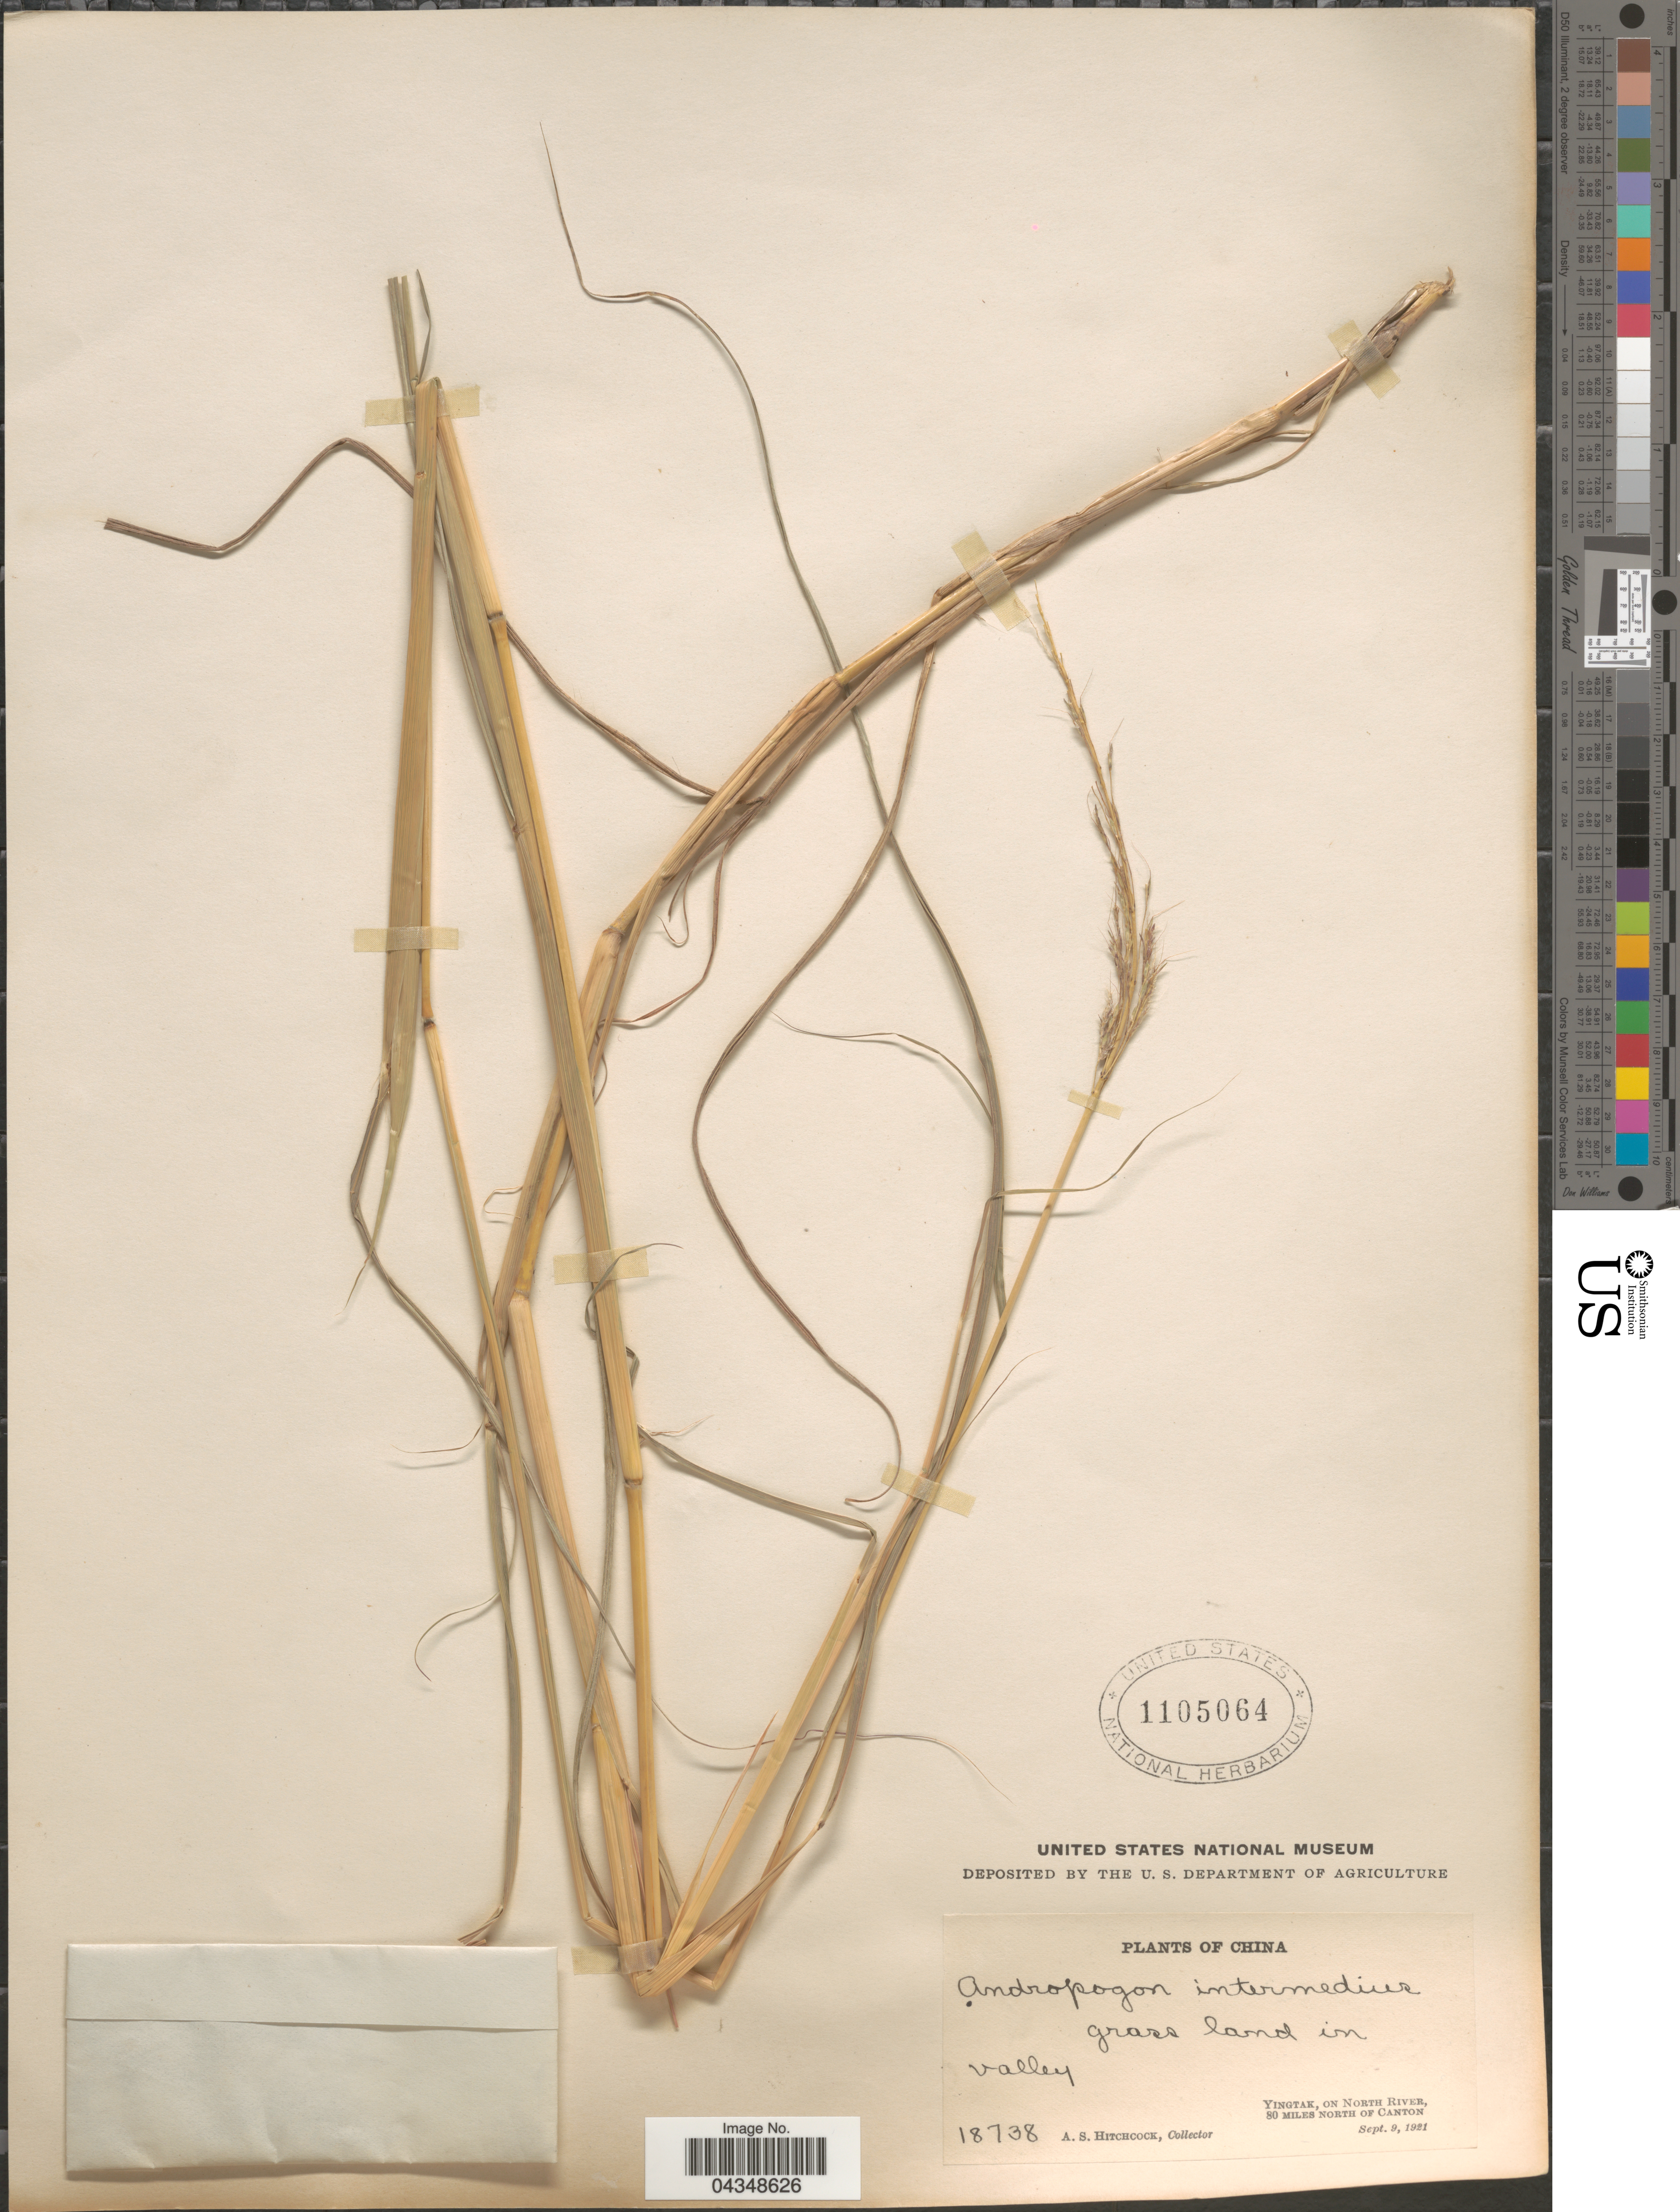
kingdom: Plantae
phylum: Tracheophyta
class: Liliopsida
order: Poales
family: Poaceae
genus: Bothriochloa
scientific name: Bothriochloa bladhii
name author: (Retz.) S.T. Blake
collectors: A. S. Hitchcock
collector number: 18738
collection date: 1921-09-09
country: China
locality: Grass land in valley. Yingtak, on North River, 80 miles north of Canton.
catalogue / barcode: US 1105064